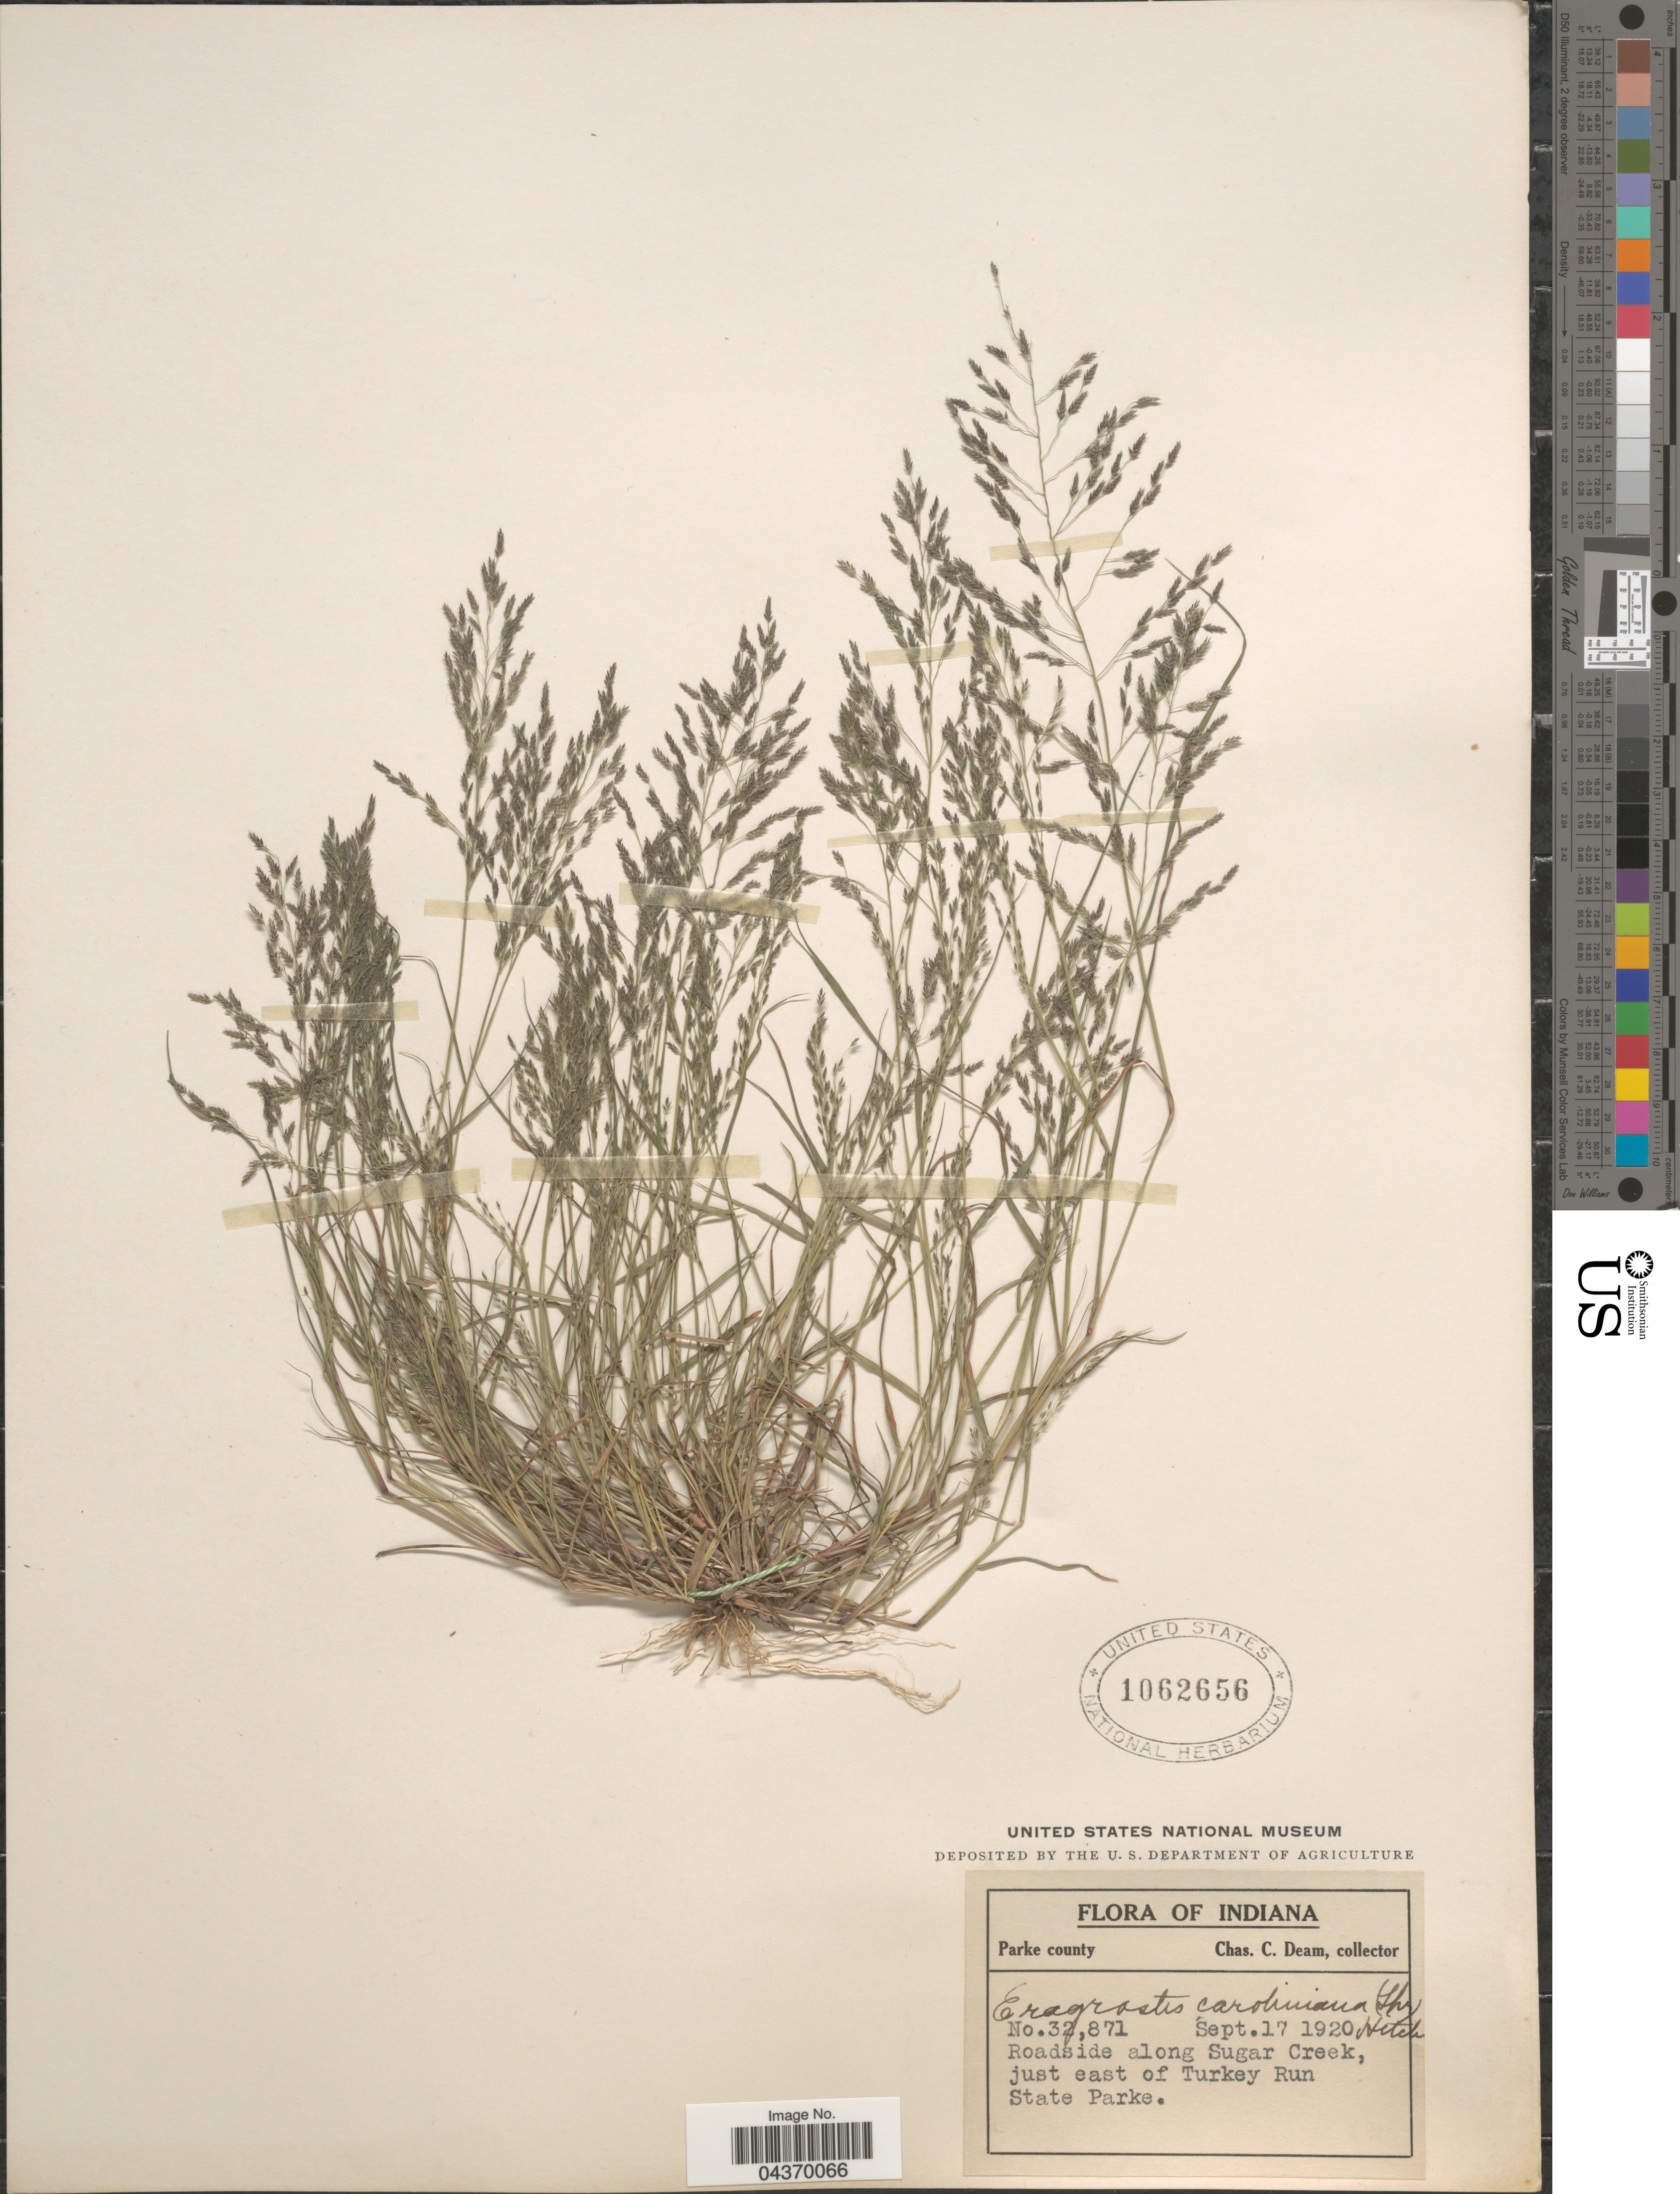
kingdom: Plantae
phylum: Tracheophyta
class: Liliopsida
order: Poales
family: Poaceae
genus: Eragrostis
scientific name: Eragrostis pectinacea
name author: (Michx.) Nees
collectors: C. C. Deam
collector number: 32871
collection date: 1920-09-17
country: United States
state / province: Indiana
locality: Parke county. Roadside along Sugar Creek, just east of Turkey Run State Park.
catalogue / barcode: US 1062656